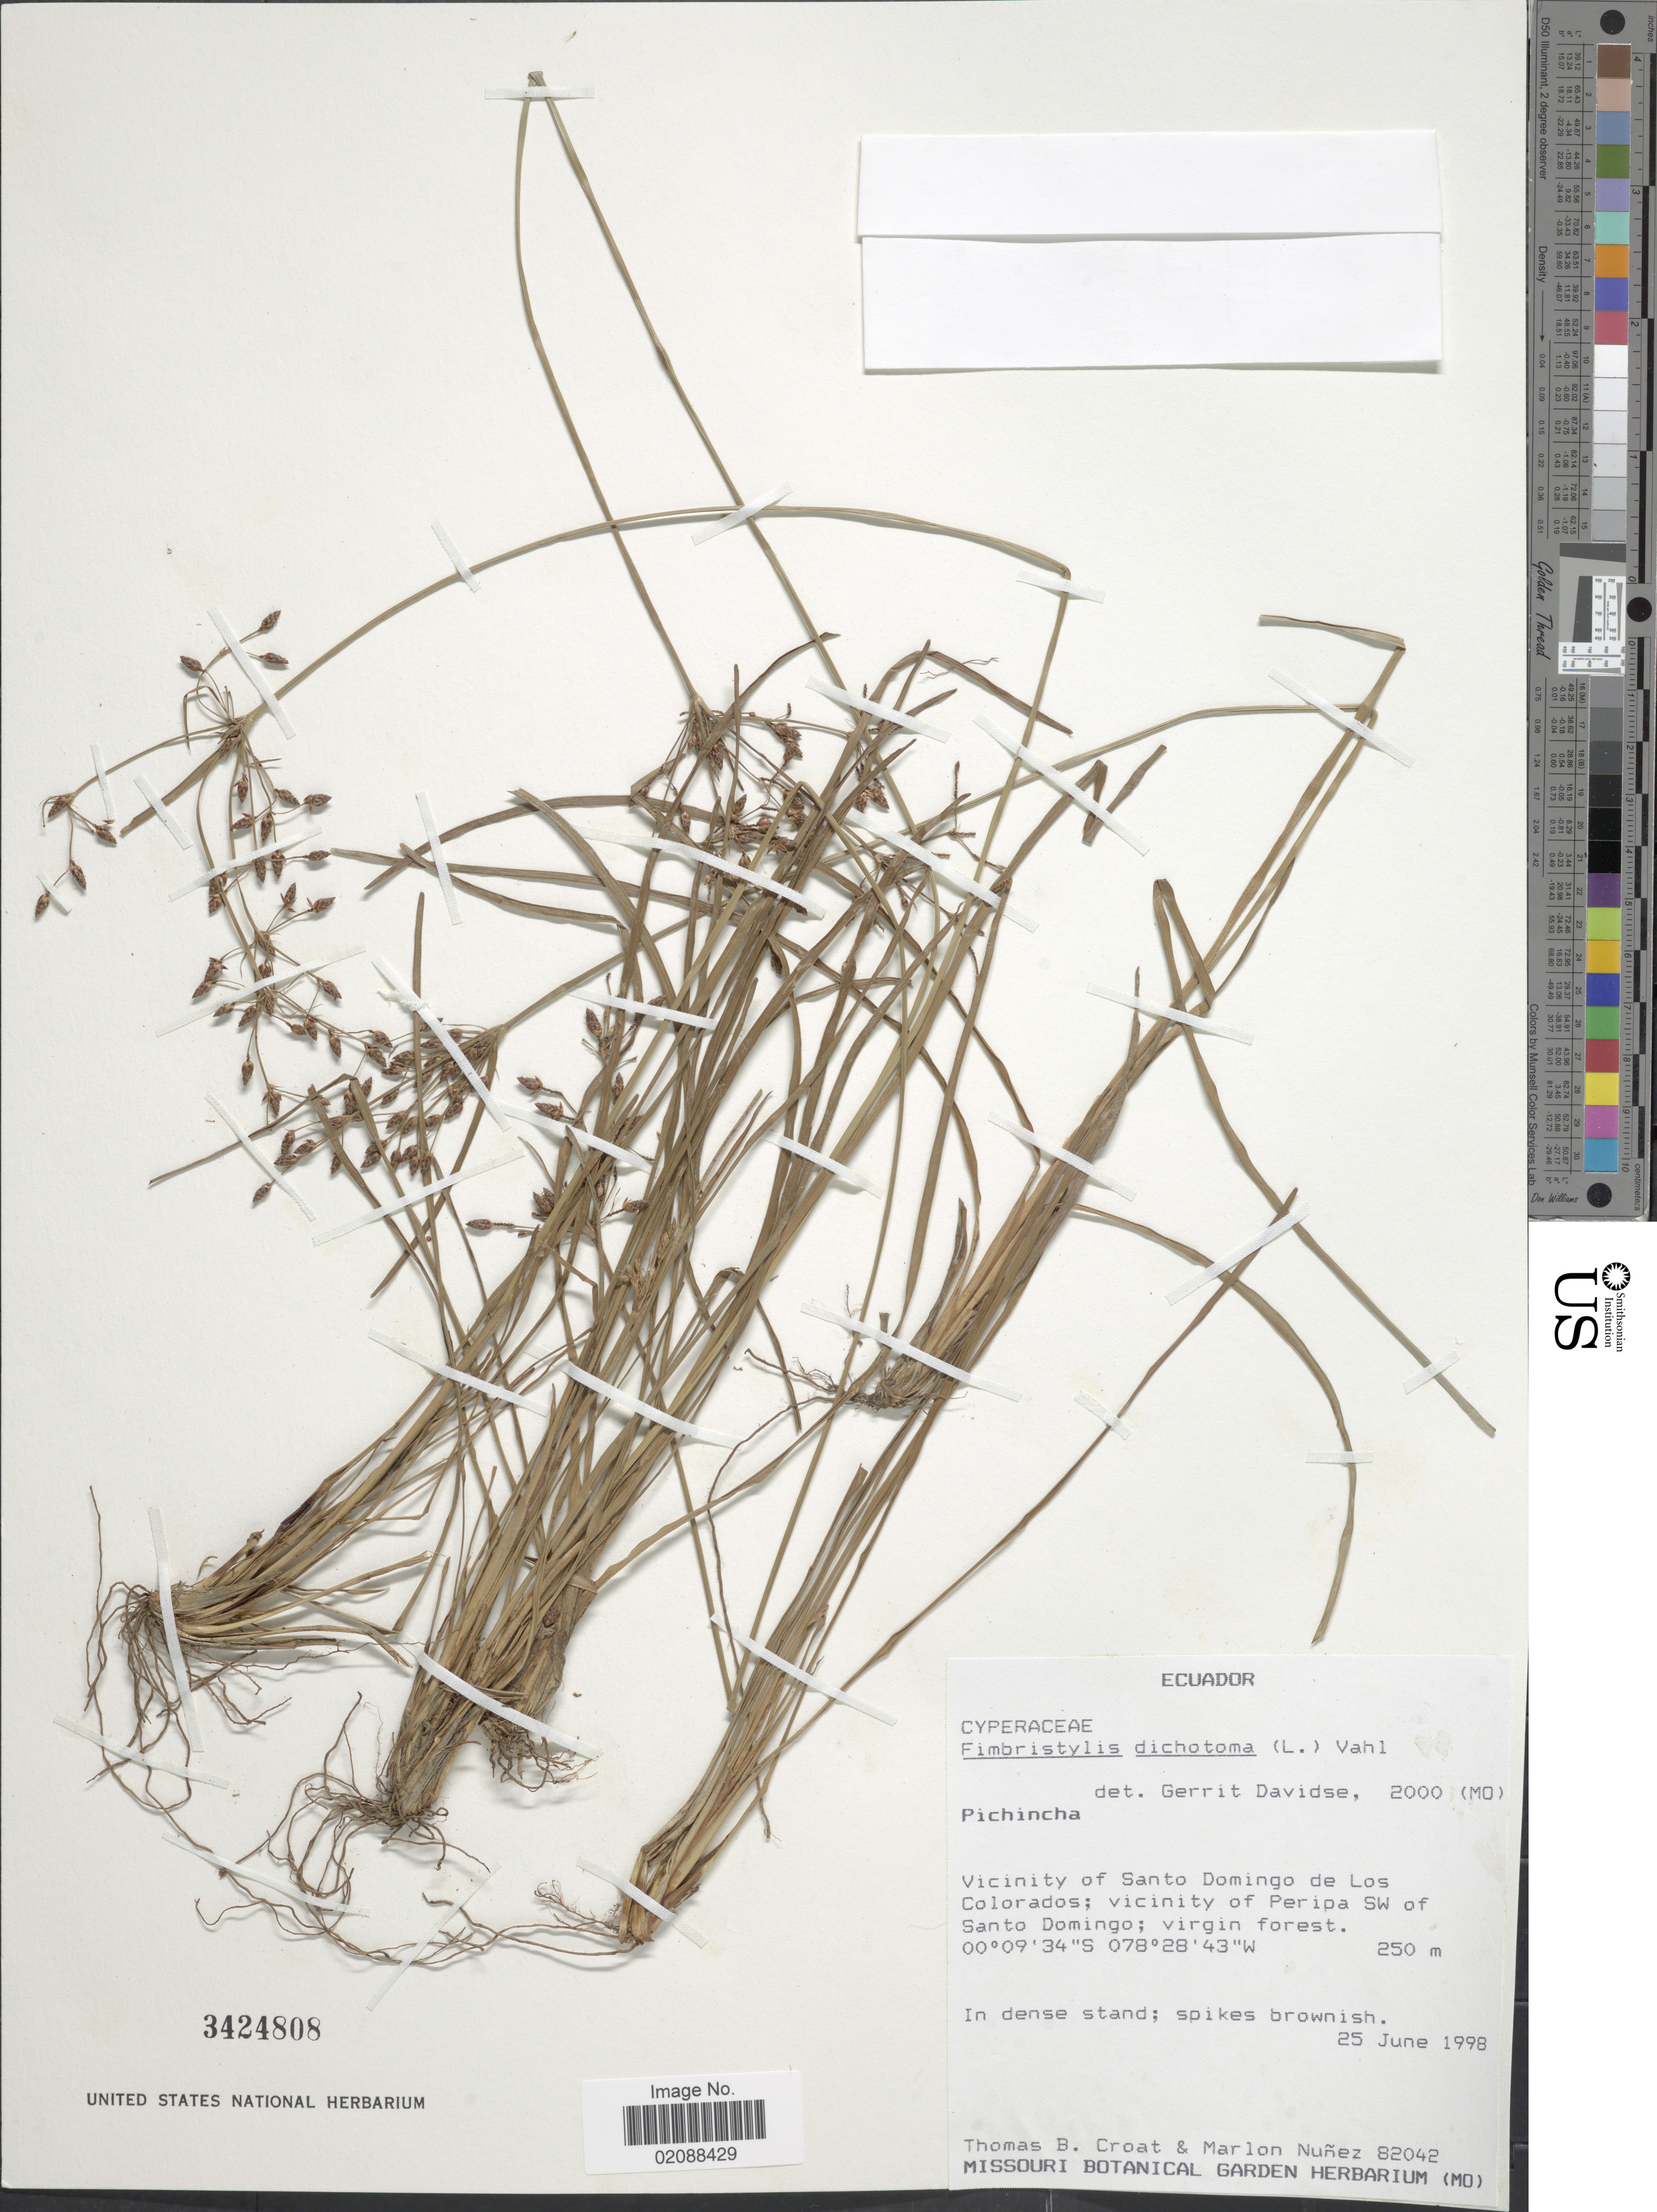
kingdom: Plantae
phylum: Tracheophyta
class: Liliopsida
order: Poales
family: Cyperaceae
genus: Fimbristylis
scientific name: Fimbristylis dichotoma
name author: (L.) Vahl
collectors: T. B. Croat & M. Núñez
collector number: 82042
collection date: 1998-06-25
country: Ecuador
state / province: Pichincha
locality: Vicinity of Santo Domingo de Los Colorados; vicinity of Peripa SW of Santo Domingo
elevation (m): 250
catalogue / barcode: US 3424808